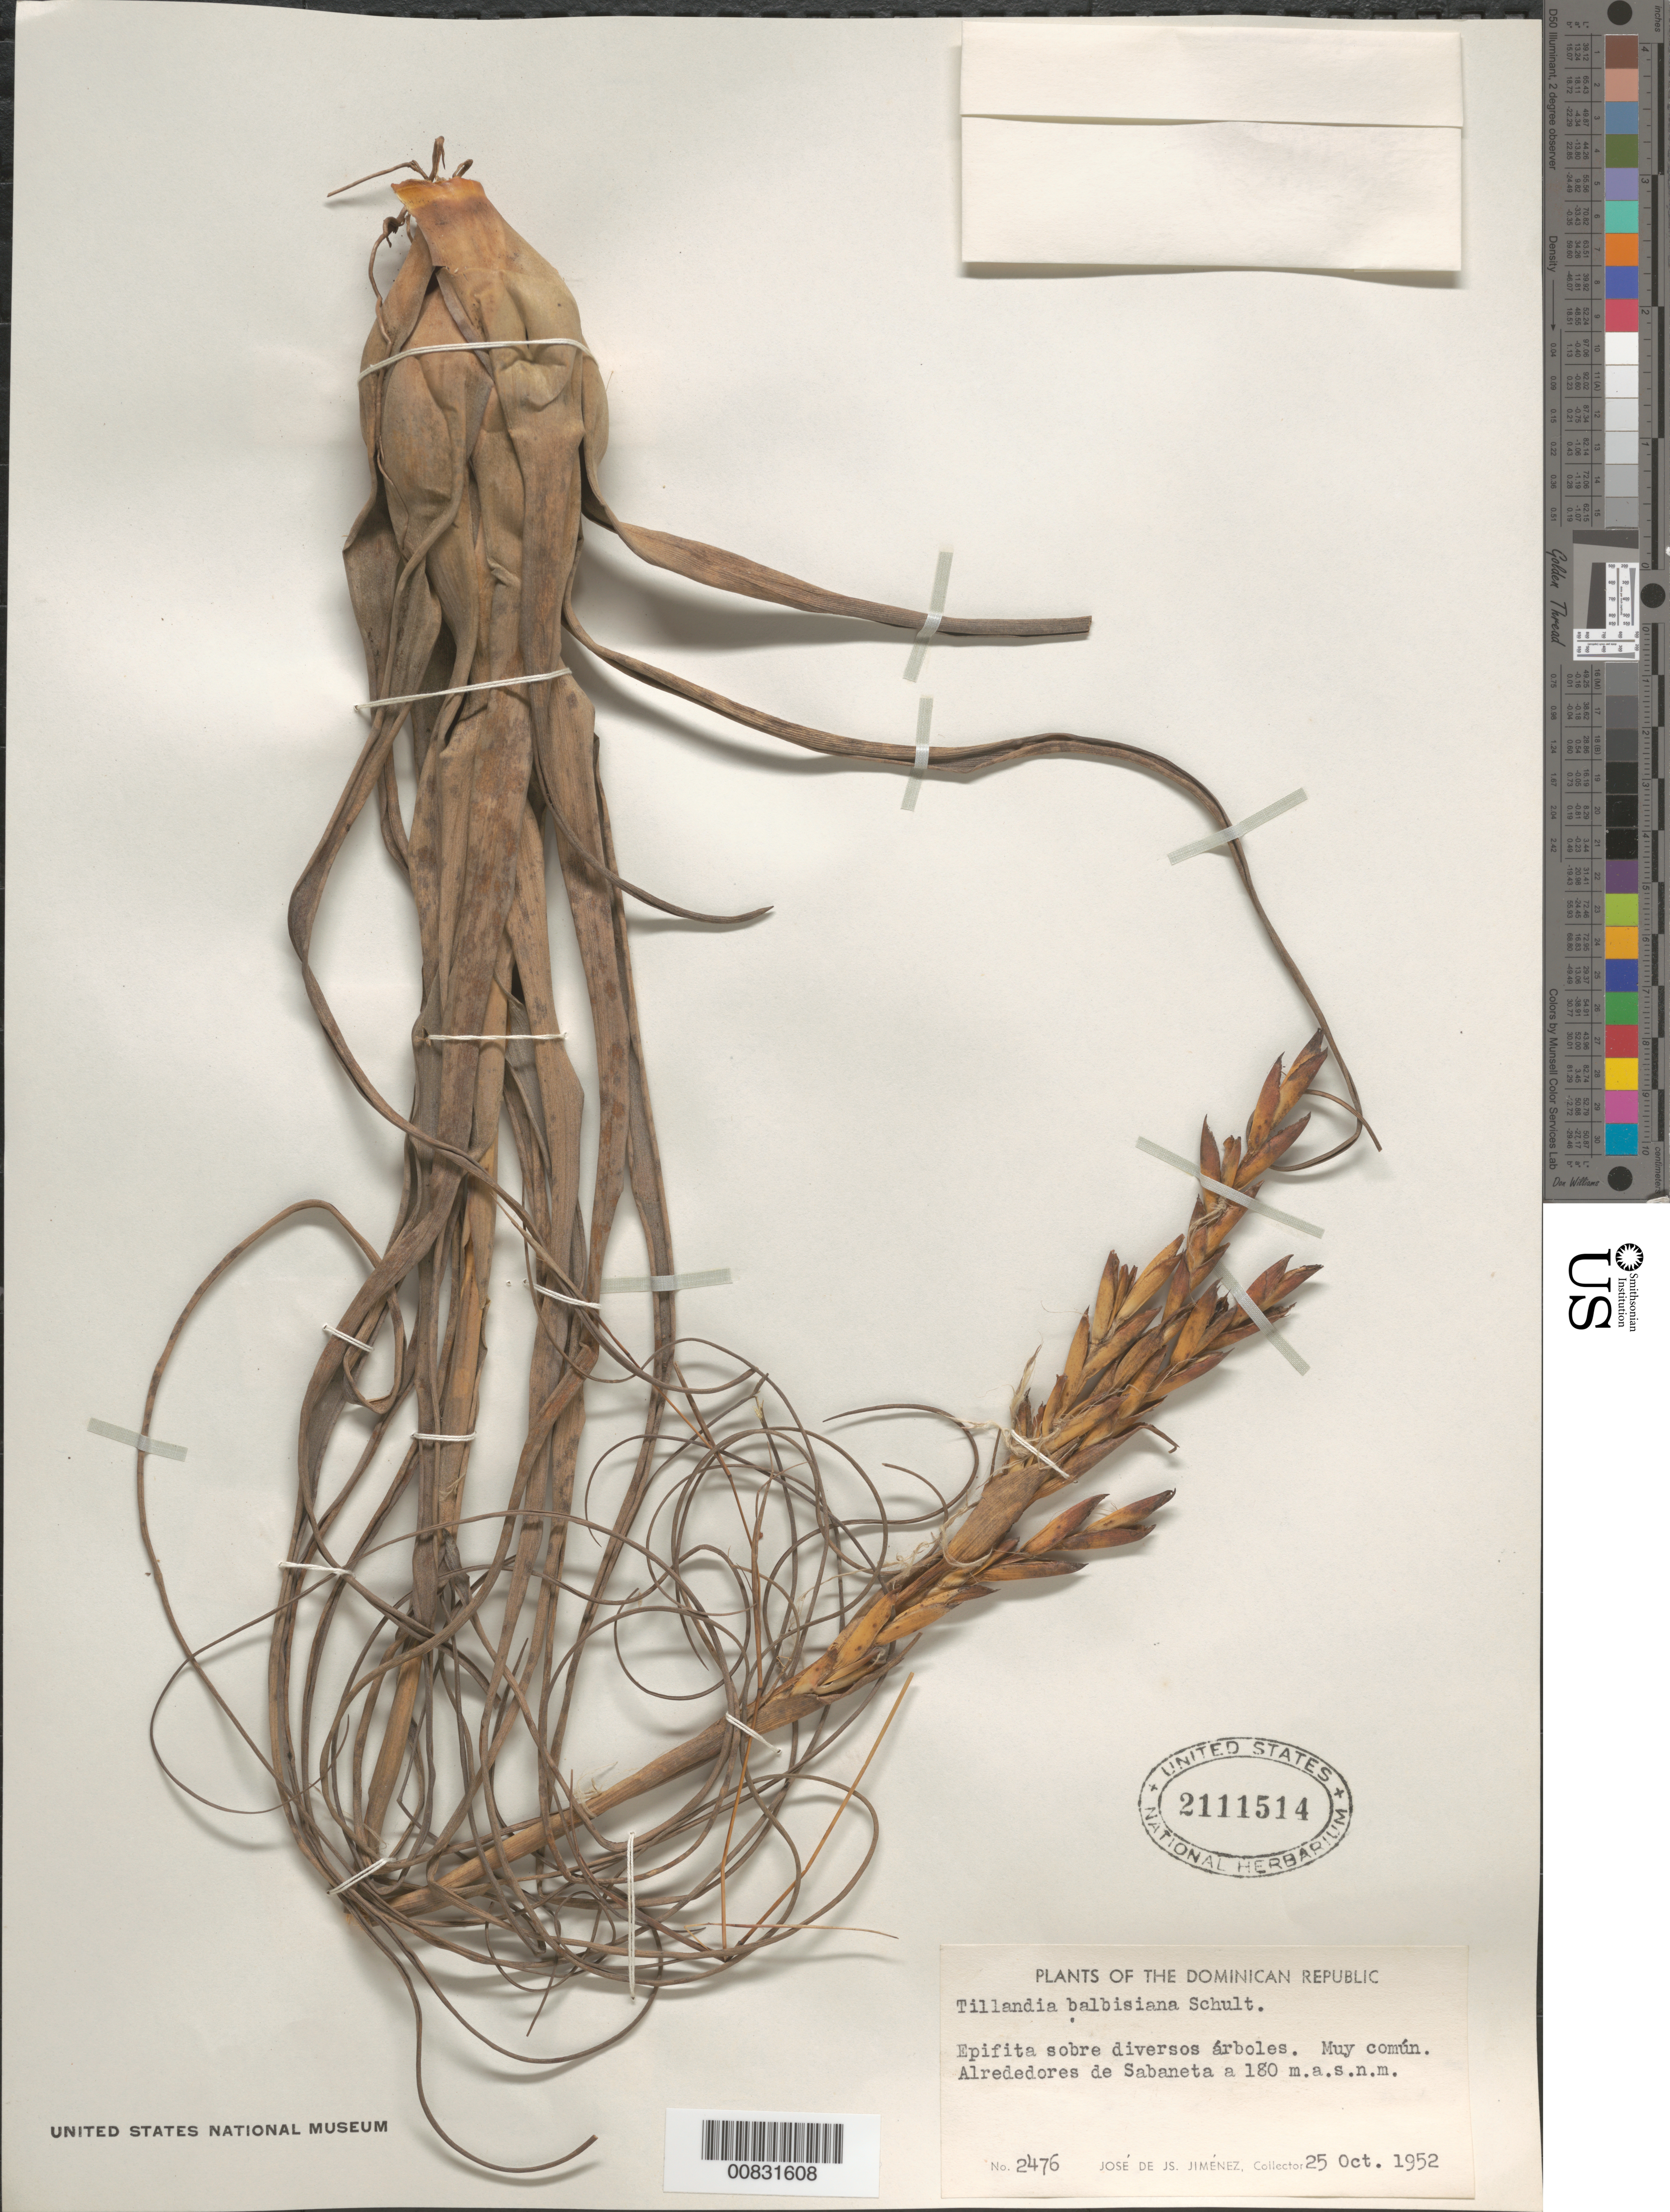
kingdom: Plantae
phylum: Tracheophyta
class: Liliopsida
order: Poales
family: Bromeliaceae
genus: Tillandsia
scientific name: Tillandsia balbisiana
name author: Schult. f.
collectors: J. J. Jiménez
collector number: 2476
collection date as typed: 25 Oct 1952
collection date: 1952-10-25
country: Dominican Republic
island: Hispaniola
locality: Alrededores de Sabaneta.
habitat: Sobre diversos árboles.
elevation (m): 180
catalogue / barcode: US 2111514